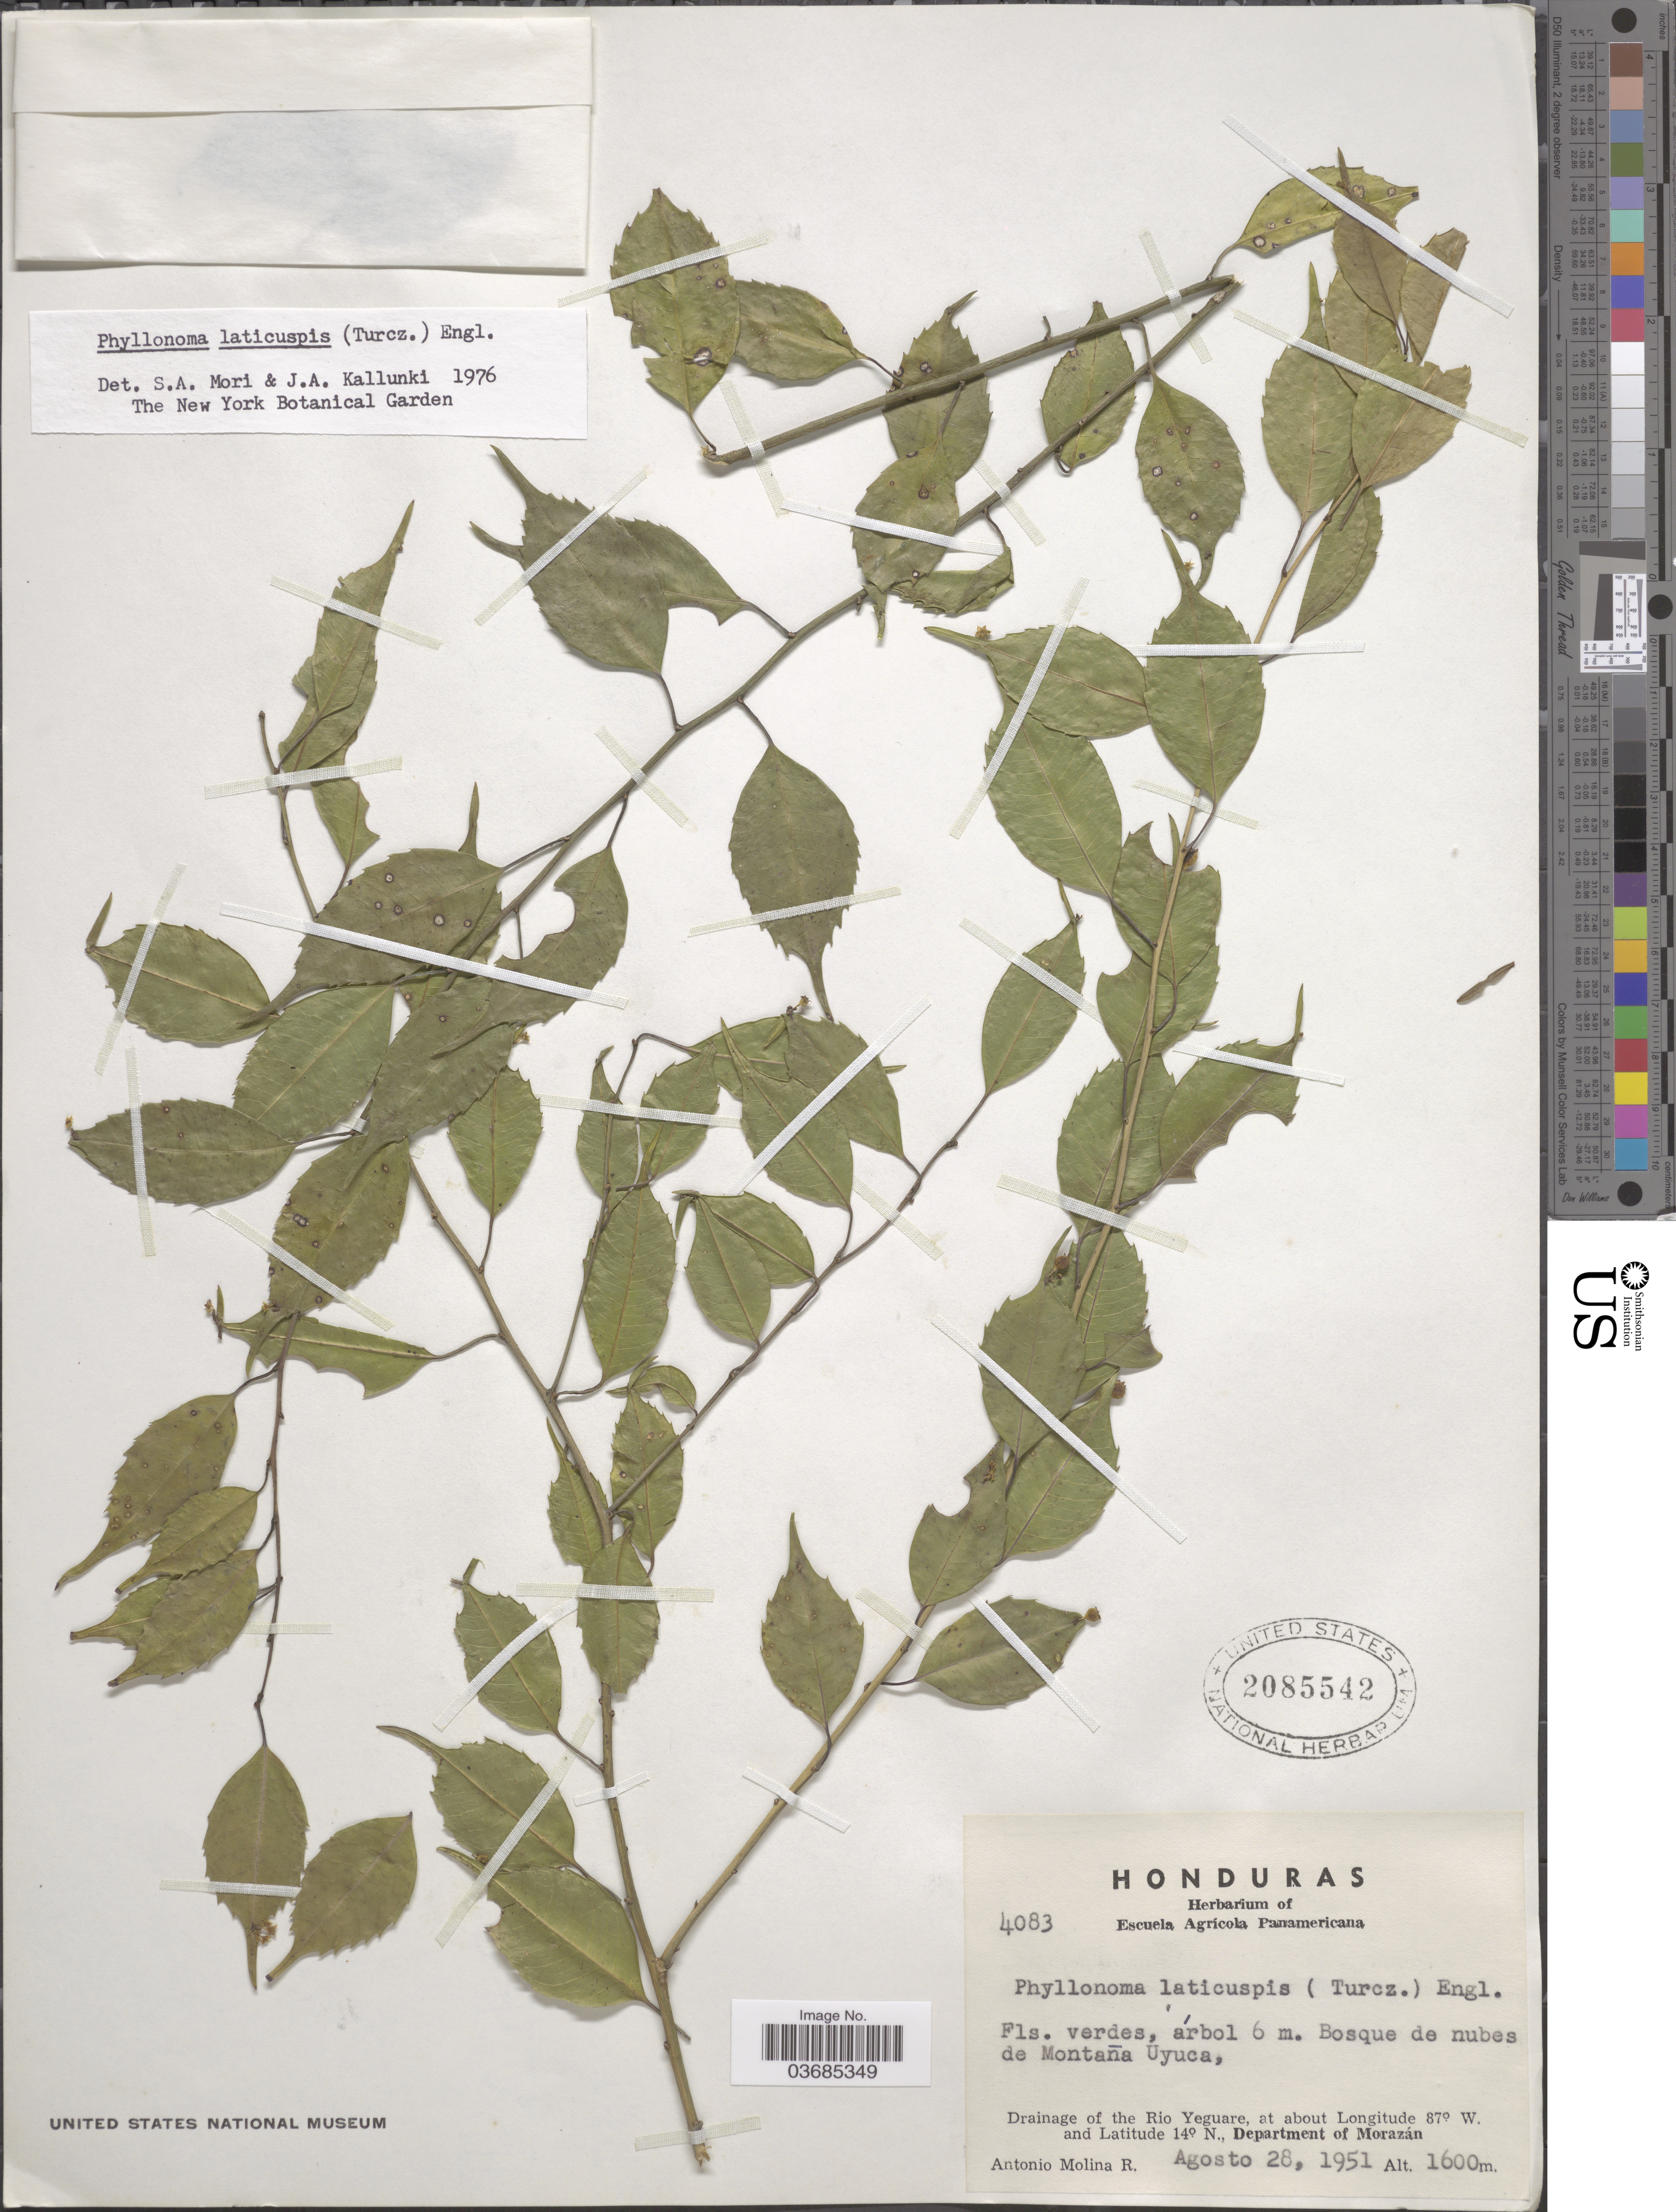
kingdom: Plantae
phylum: Tracheophyta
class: Magnoliopsida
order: Aquifoliales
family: Phyllonomaceae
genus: Phyllonoma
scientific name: Phyllonoma laticuspis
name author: (Turcz.) Engl.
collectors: A. Molina R.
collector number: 4083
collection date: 1951-08-28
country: Honduras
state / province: Fco. Morazán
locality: Bosque de nubes de Montaña Uyuca, Drainage of the Rio Yeguare, Department of Morazán.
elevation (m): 1600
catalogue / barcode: US 2085542